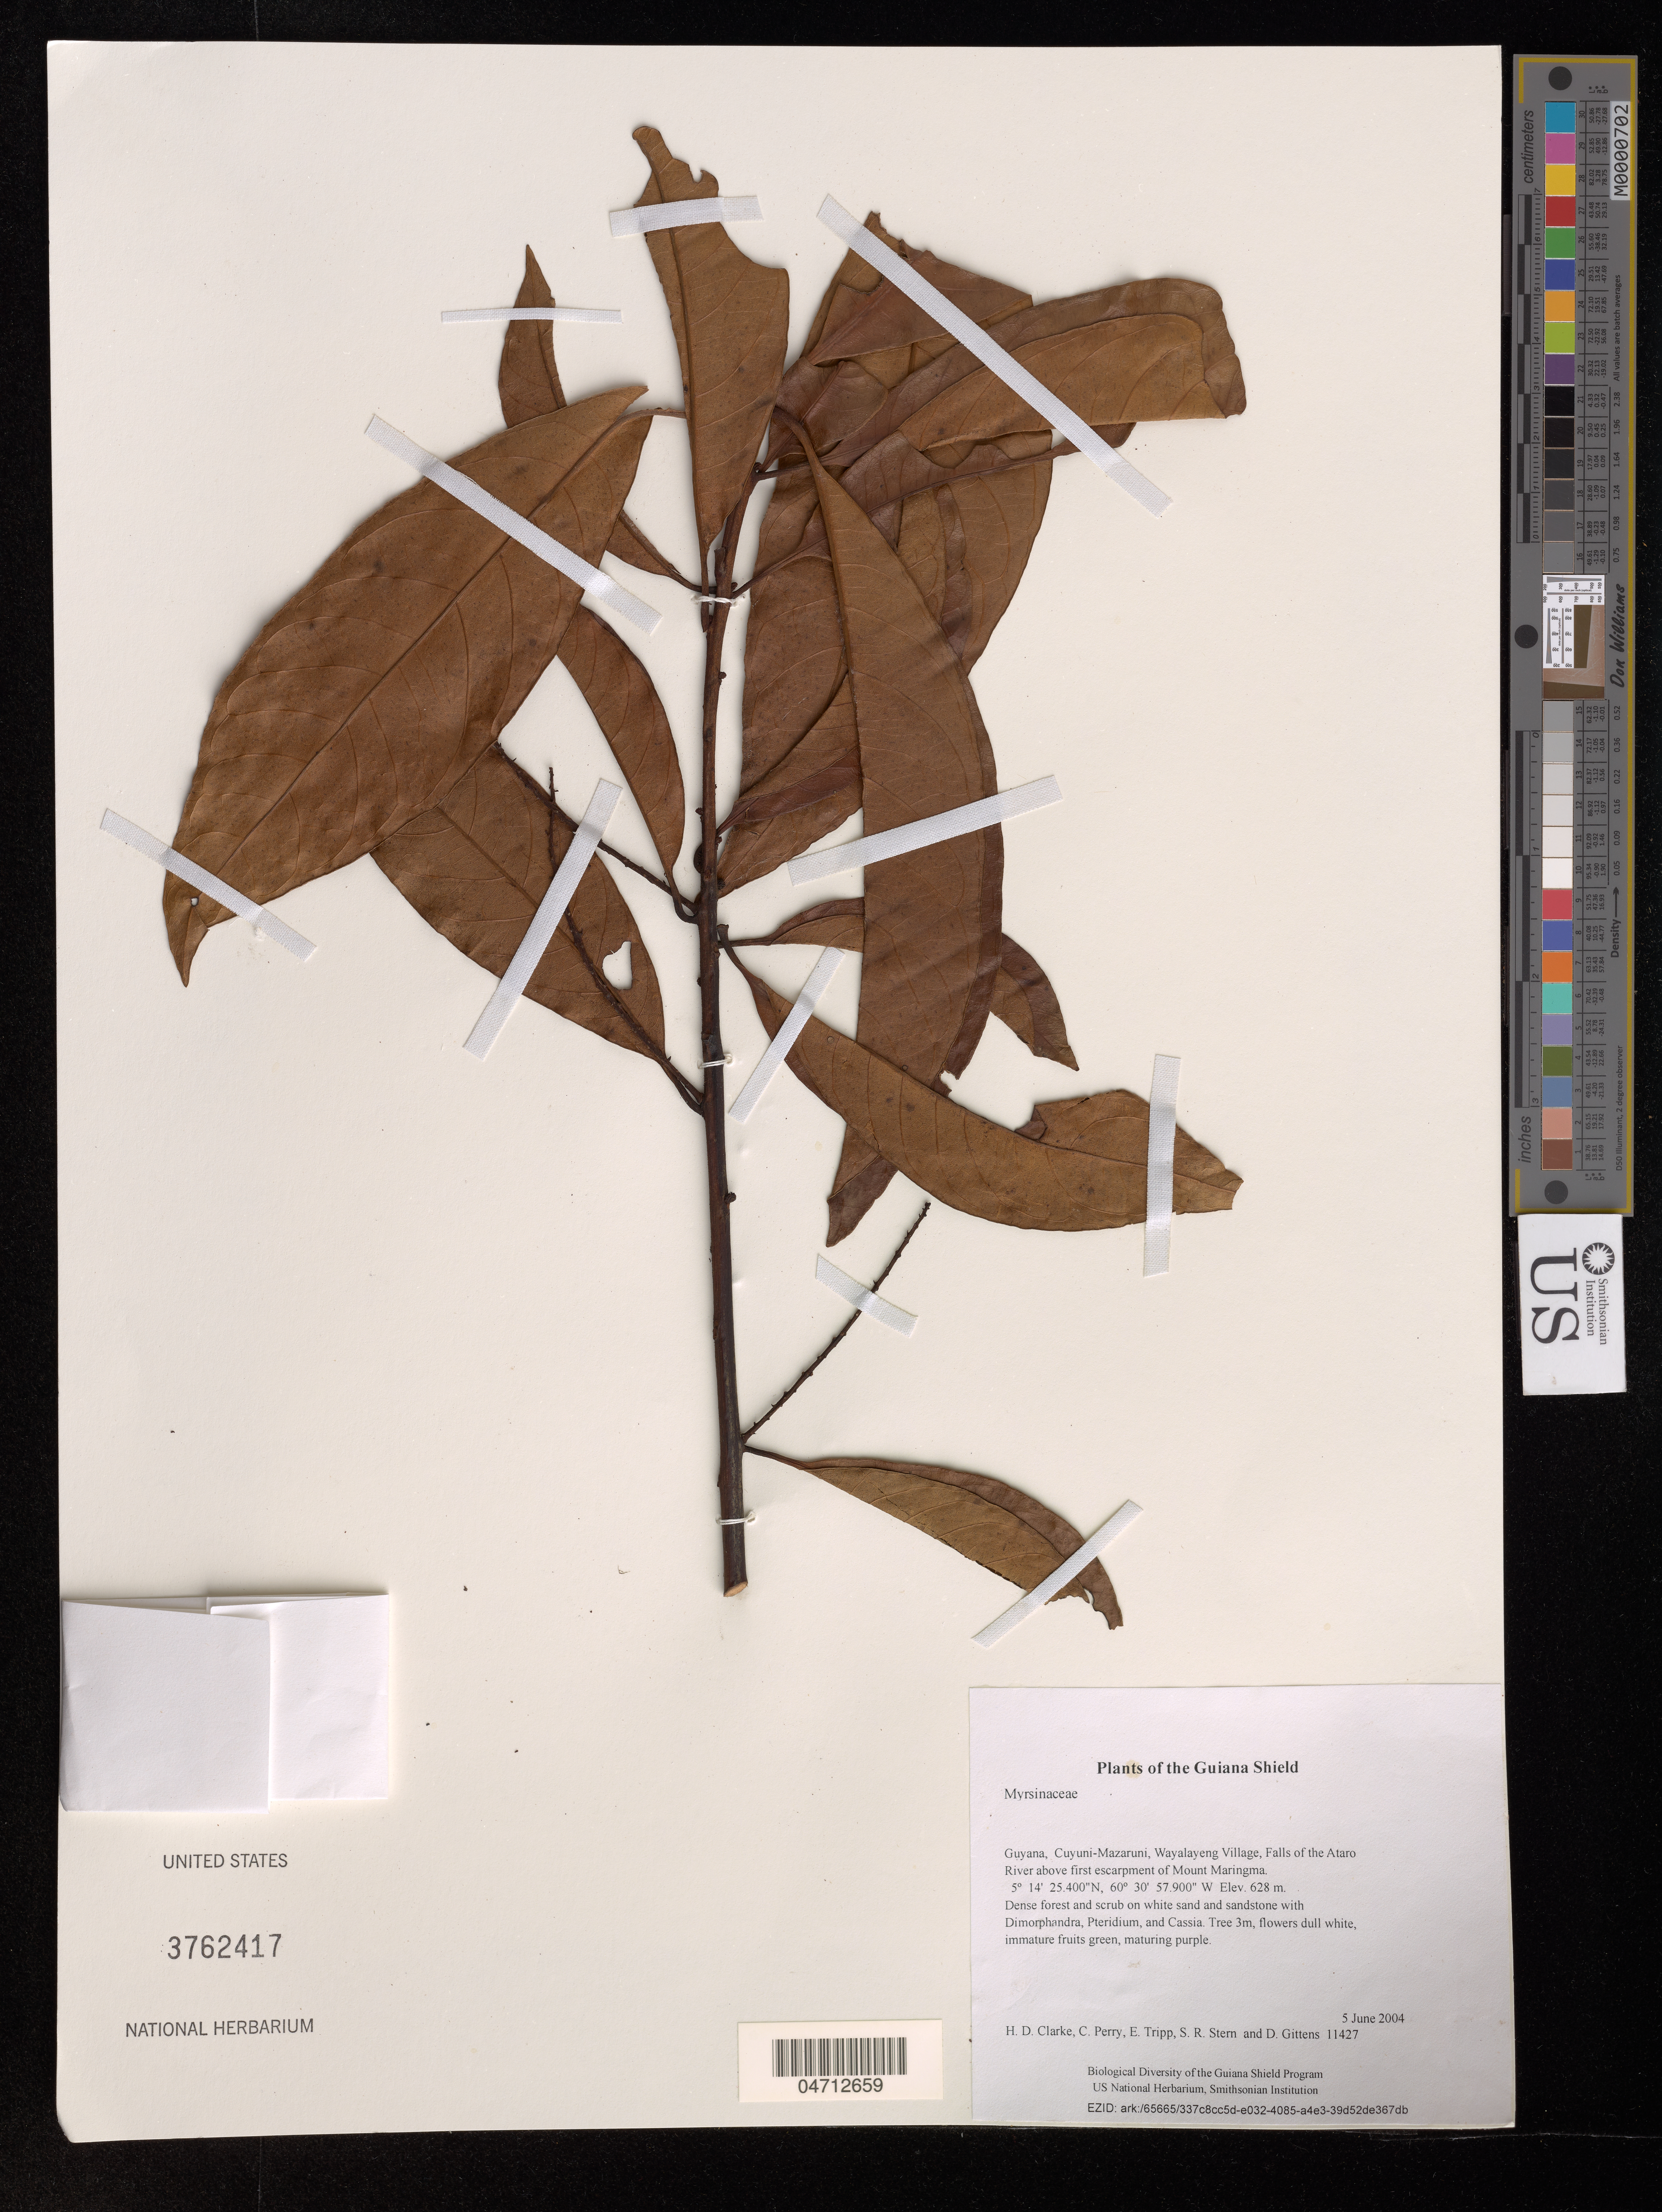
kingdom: Plantae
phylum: Tracheophyta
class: Magnoliopsida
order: Ericales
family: Primulaceae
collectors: H. D. Clarke, C. Perry, E. Tripp, S. R. Stern & D. Gittens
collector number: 11427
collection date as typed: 5 June 2004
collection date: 2004-06-05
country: Guyana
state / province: Cuyuni-Mazaruni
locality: Wayalayeng Village, Falls of the Ataro River above first escarpment of Mount Maringma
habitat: Dense forest and scrub on white sand and sandstone with Dimorphandra, Pteridium, and Cassia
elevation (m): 628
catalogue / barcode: US 3762417